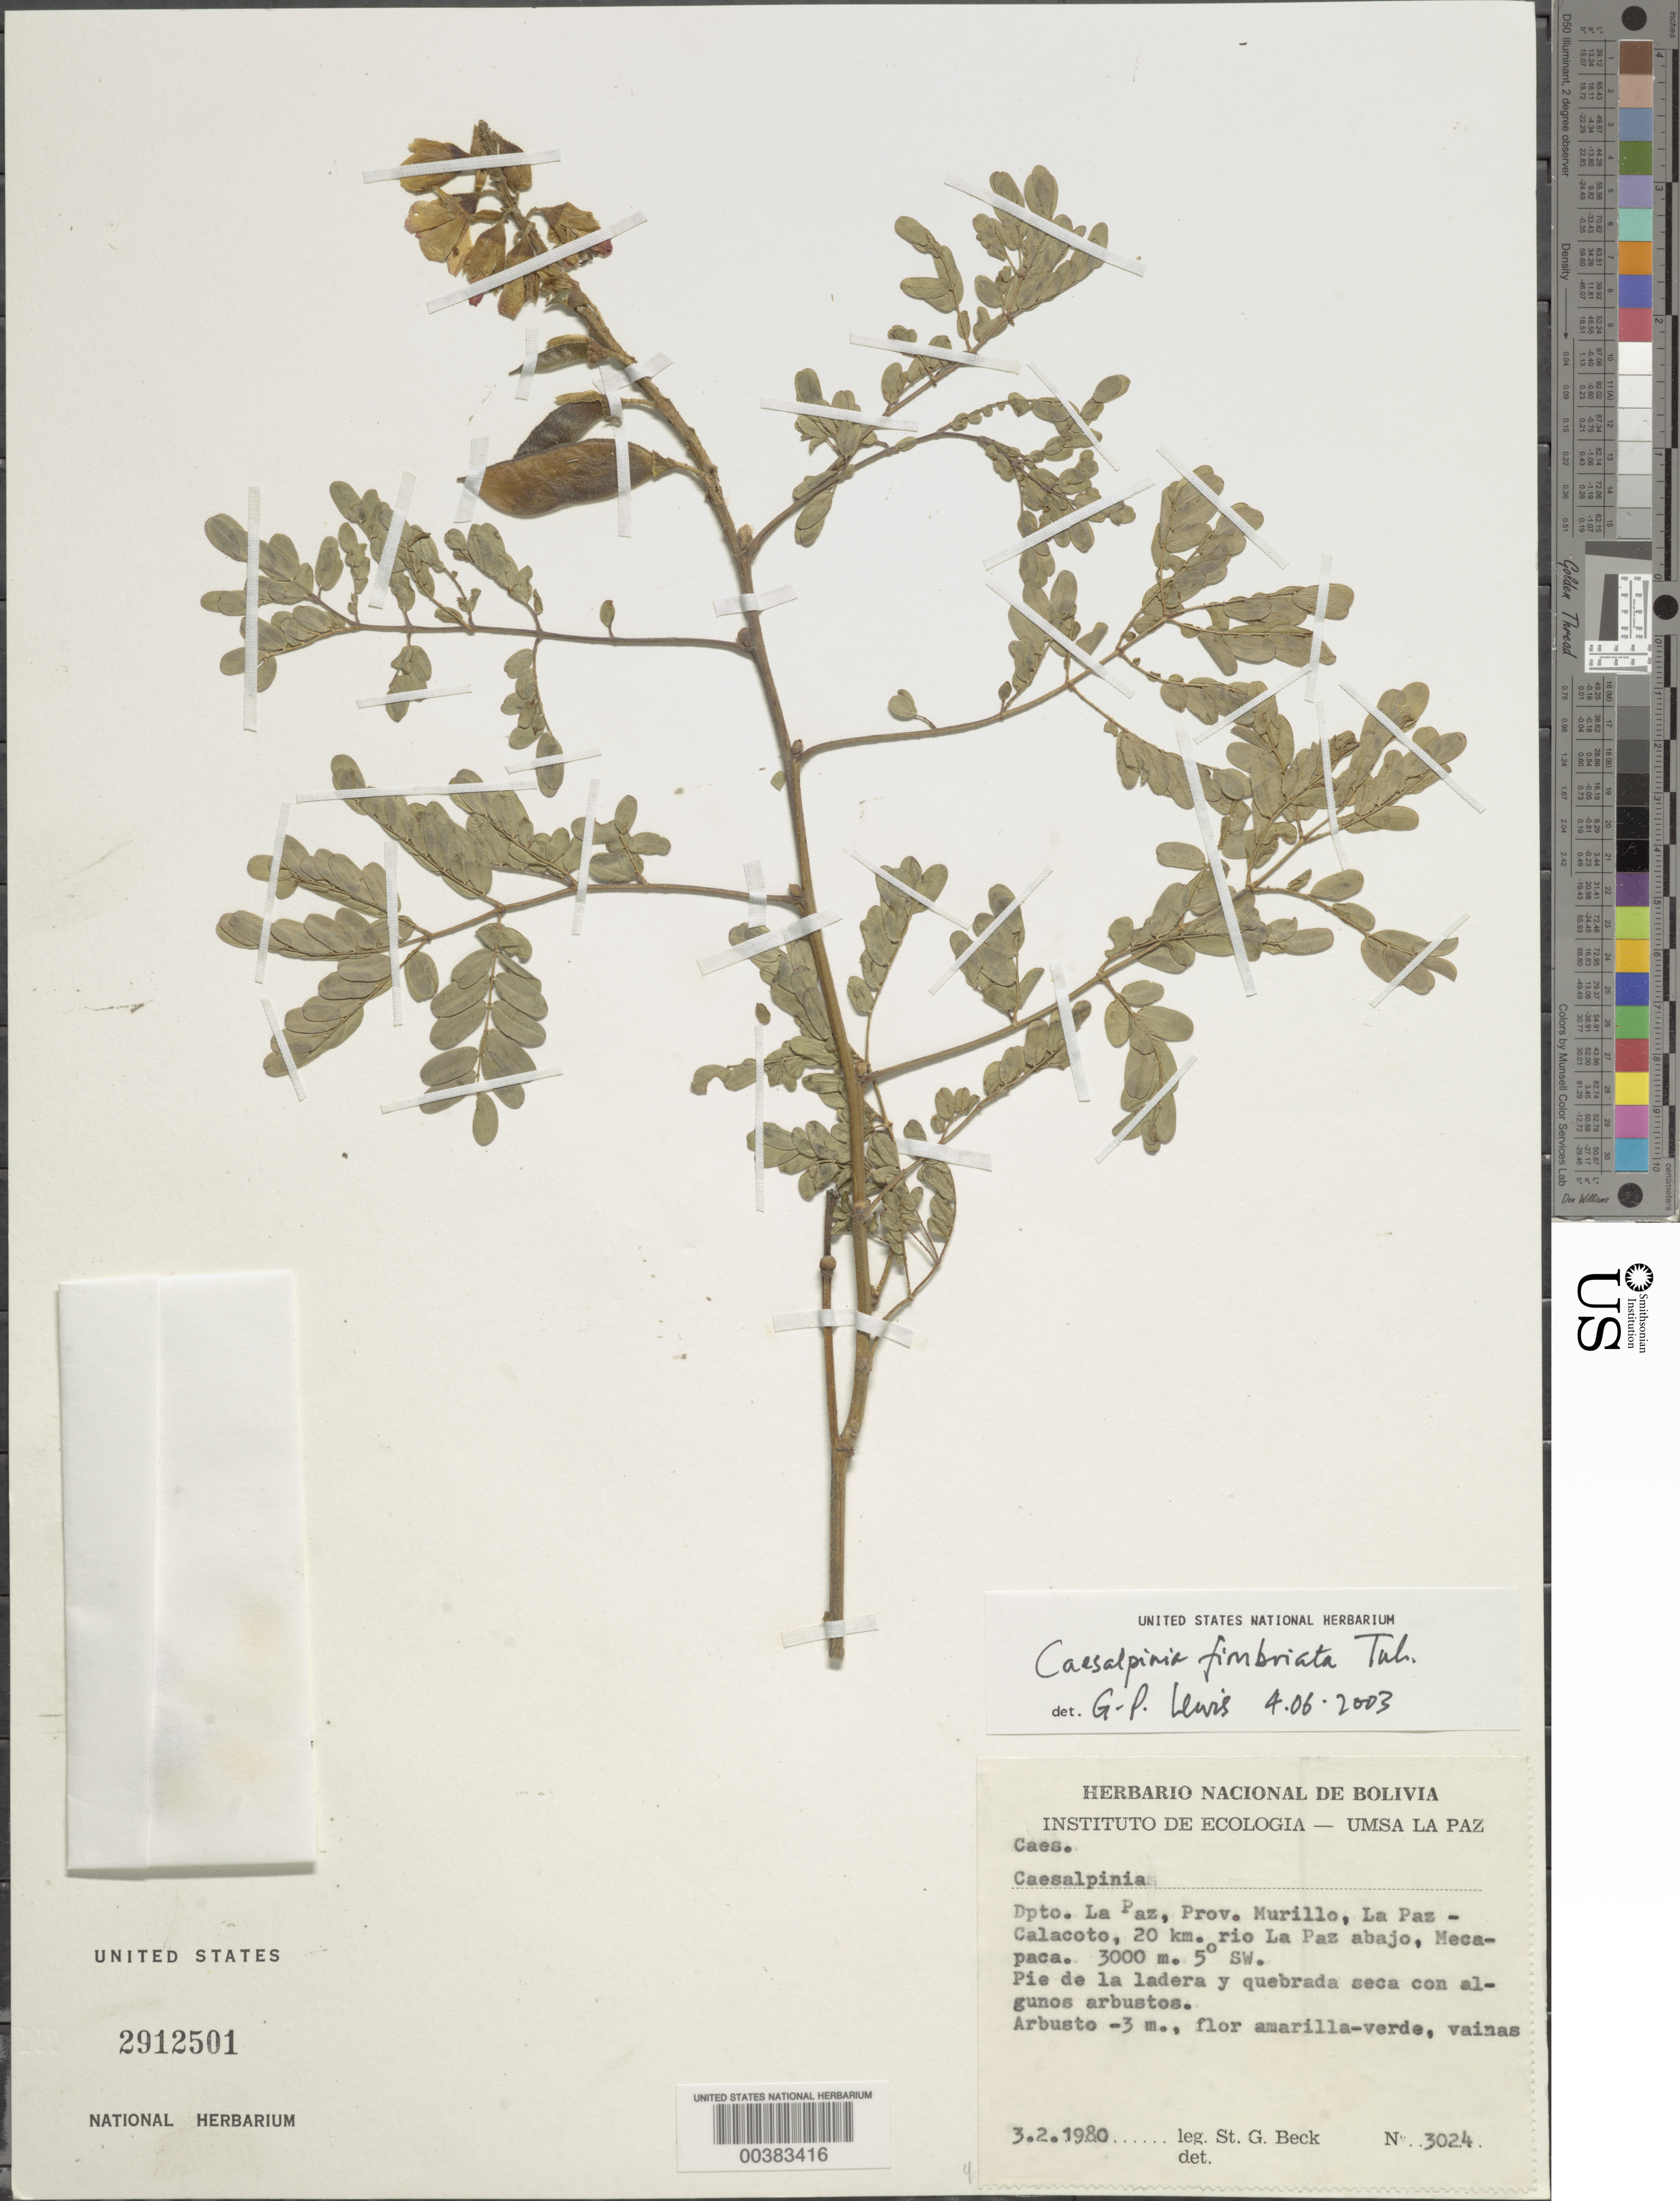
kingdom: Plantae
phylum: Tracheophyta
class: Magnoliopsida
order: Fabales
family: Fabaceae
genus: Erythrostemon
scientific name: Erythrostemon fimbriatus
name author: (Tul.) Gagnon & G.P. Lewis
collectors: S. G. Beck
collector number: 3024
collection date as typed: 03 Feb 1980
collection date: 1980-02-03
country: Bolivia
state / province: La Paz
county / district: Murillo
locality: La Paz-Calaceto 20 km Rio Abajo, Mecapaca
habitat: Pie de la ladera y quebrada seca con algunos arbustos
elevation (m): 3000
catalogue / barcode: US 2912501